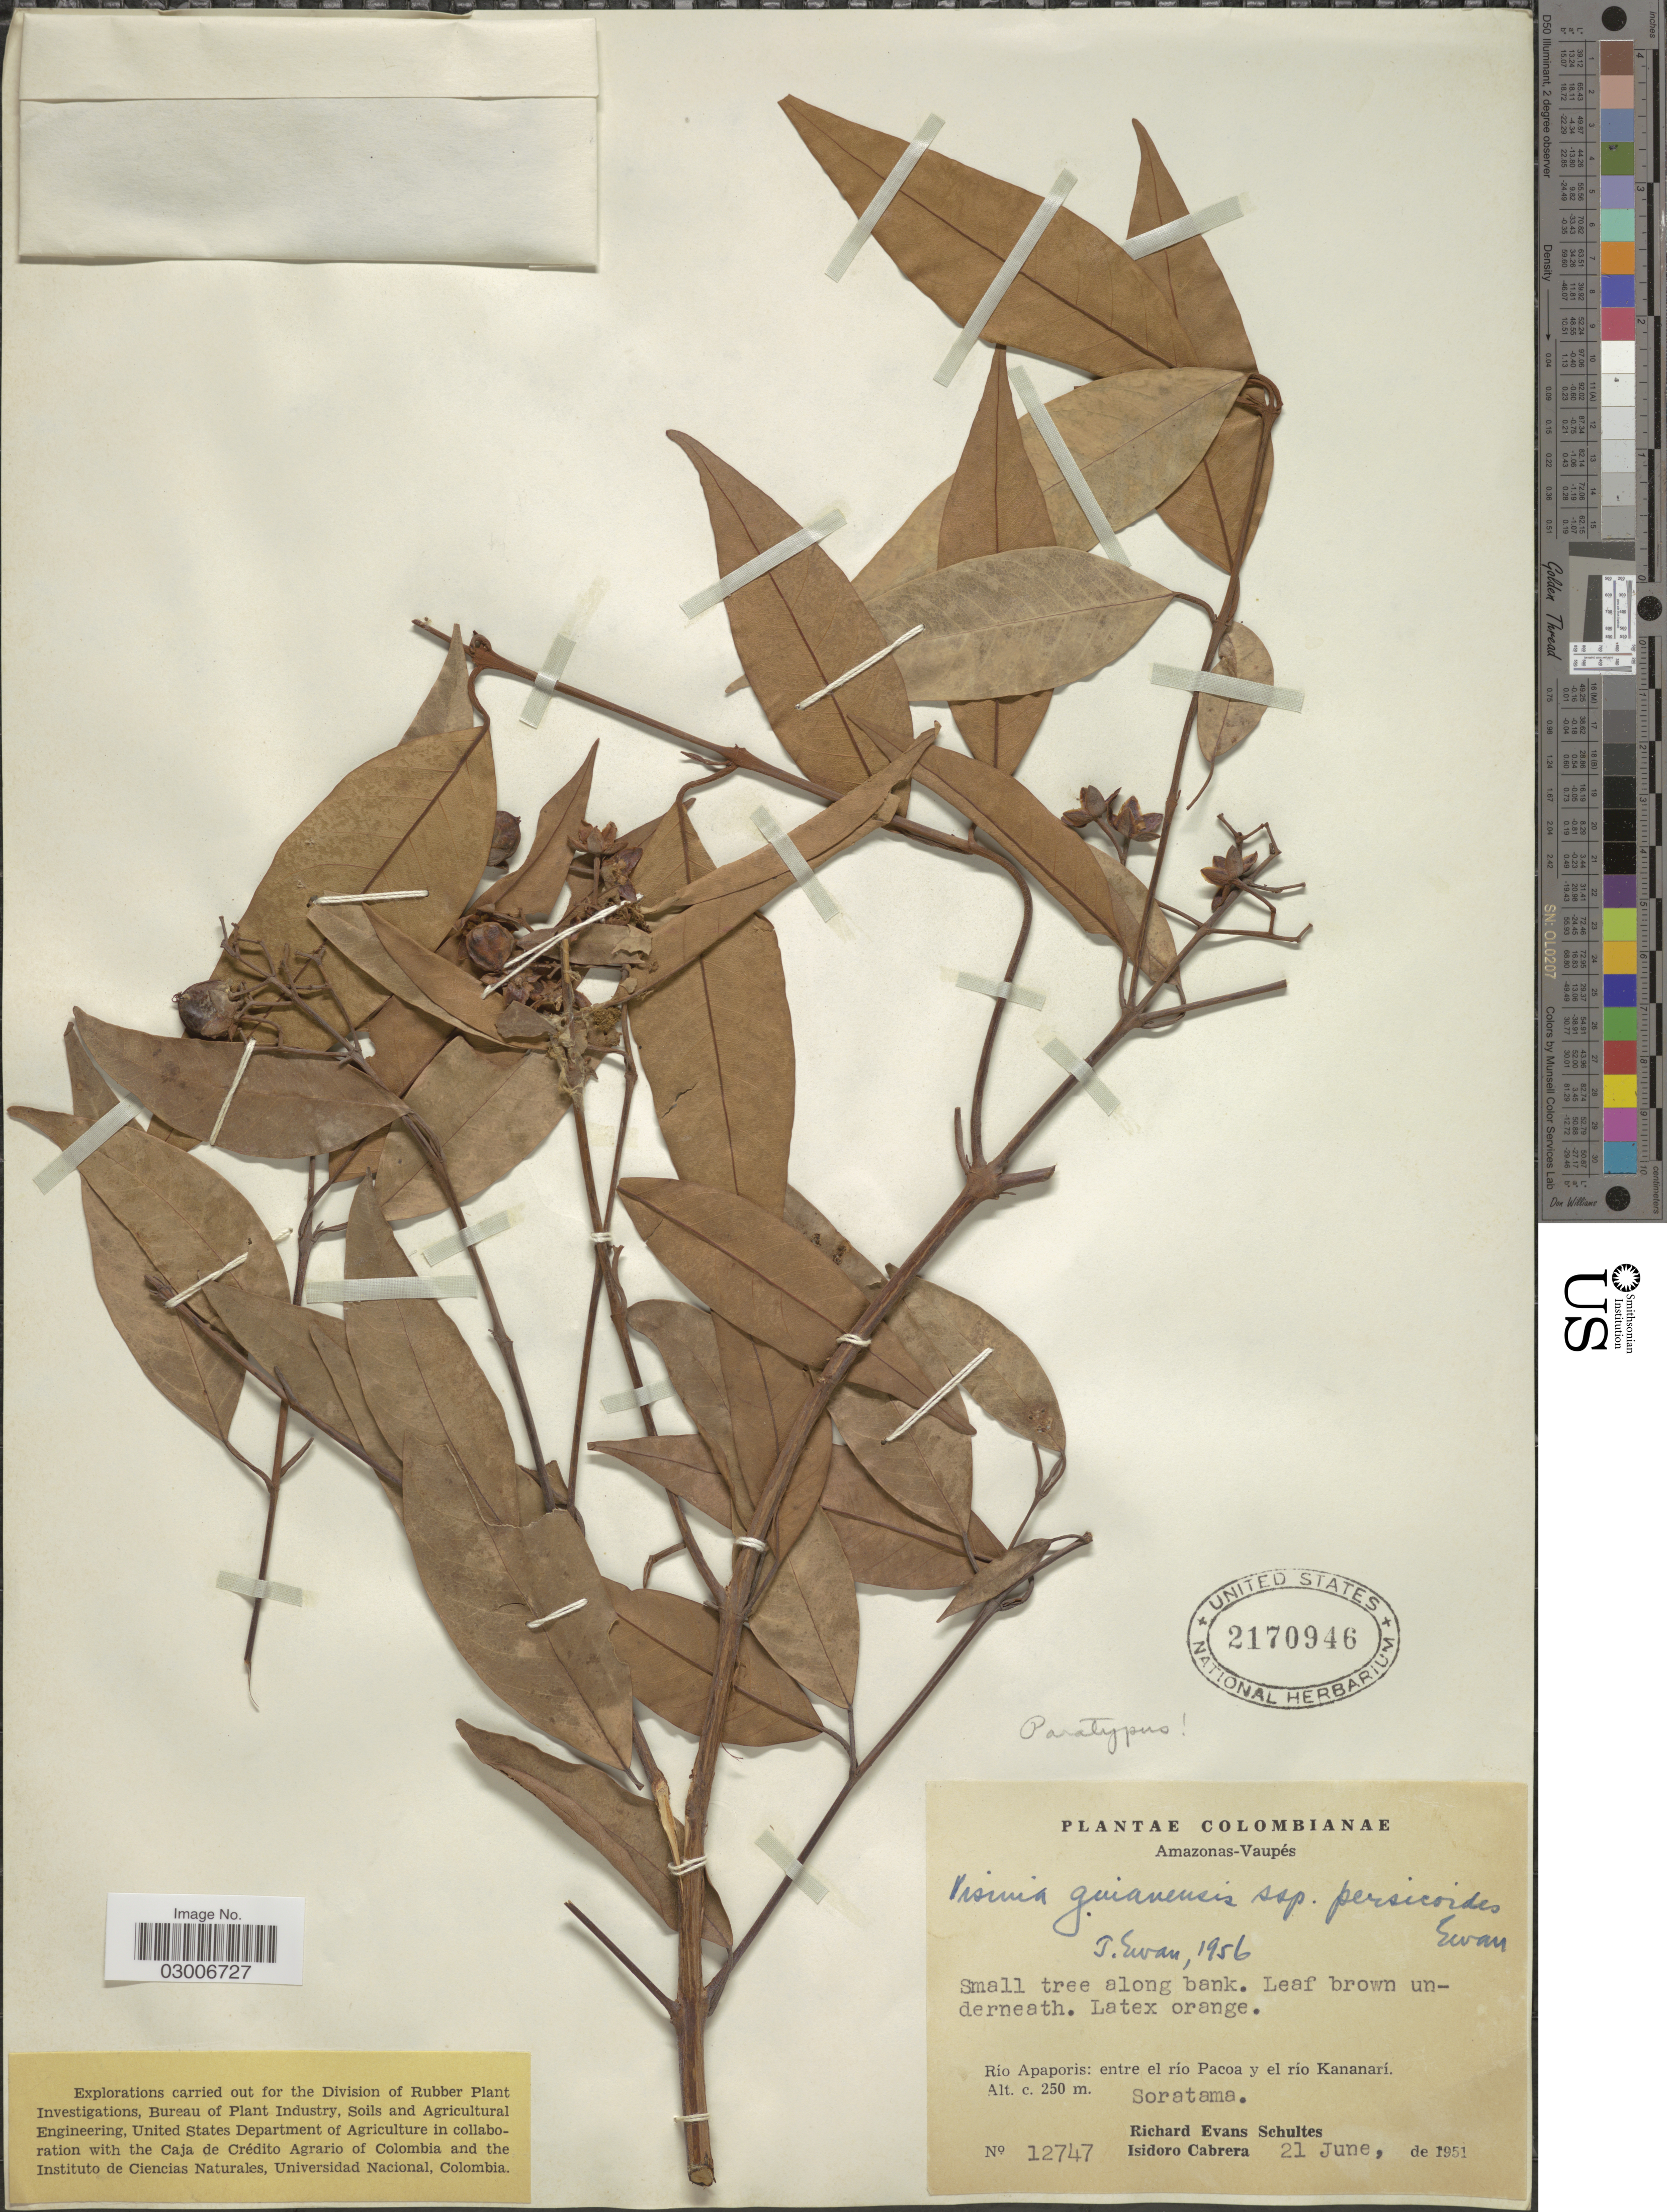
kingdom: Plantae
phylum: Tracheophyta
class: Magnoliopsida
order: Malpighiales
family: Hypericaceae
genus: Vismia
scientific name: Vismia guianensis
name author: (Aubl.) Pers.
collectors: R. E. Schultes & I. Cabrera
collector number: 12747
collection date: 1951-06-21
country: Colombia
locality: Amazonas-Vaupés, Río Apaporis: entre el río Pacoa y el río Kananarí, Soratama.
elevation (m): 250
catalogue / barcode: US 2170946